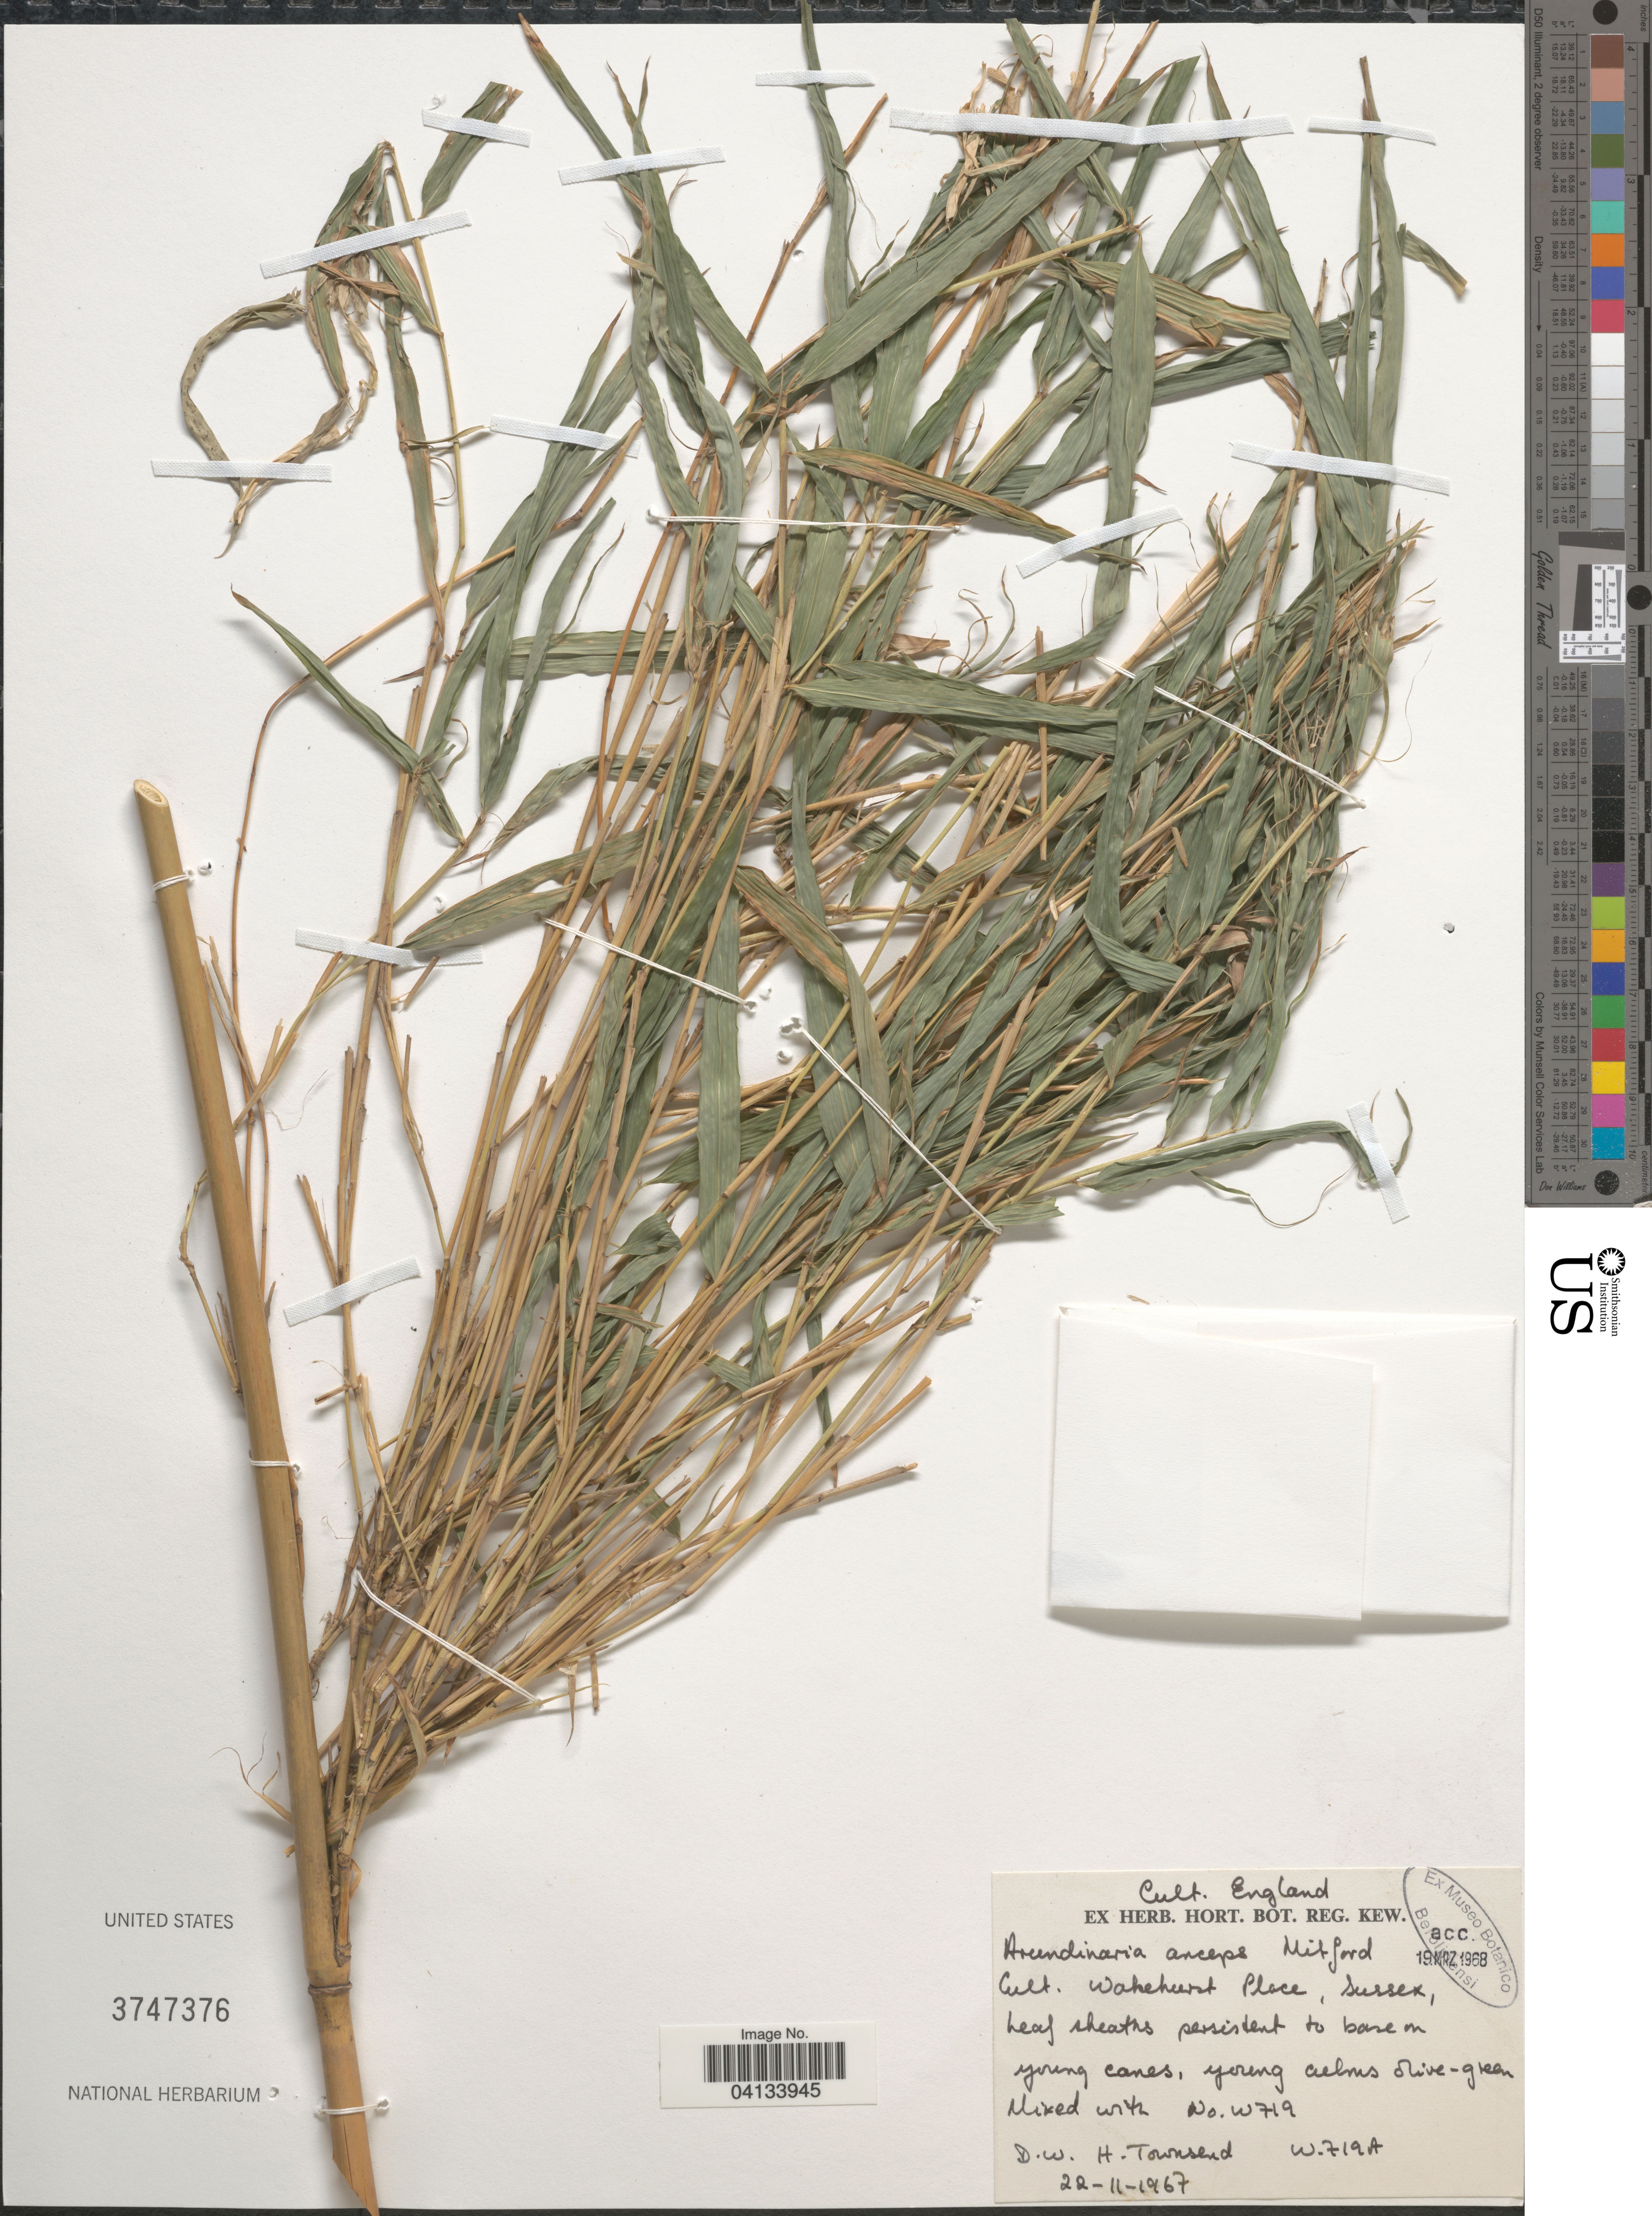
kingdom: Plantae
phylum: Tracheophyta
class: Liliopsida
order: Poales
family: Poaceae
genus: Yushania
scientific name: Yushania anceps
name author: (Mitford) W.C. Lin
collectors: D. W. H. Townsend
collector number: W719A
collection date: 1967-11-22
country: United Kingdom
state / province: England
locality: Wakehurst Place, Sussex.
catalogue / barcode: US 3747376